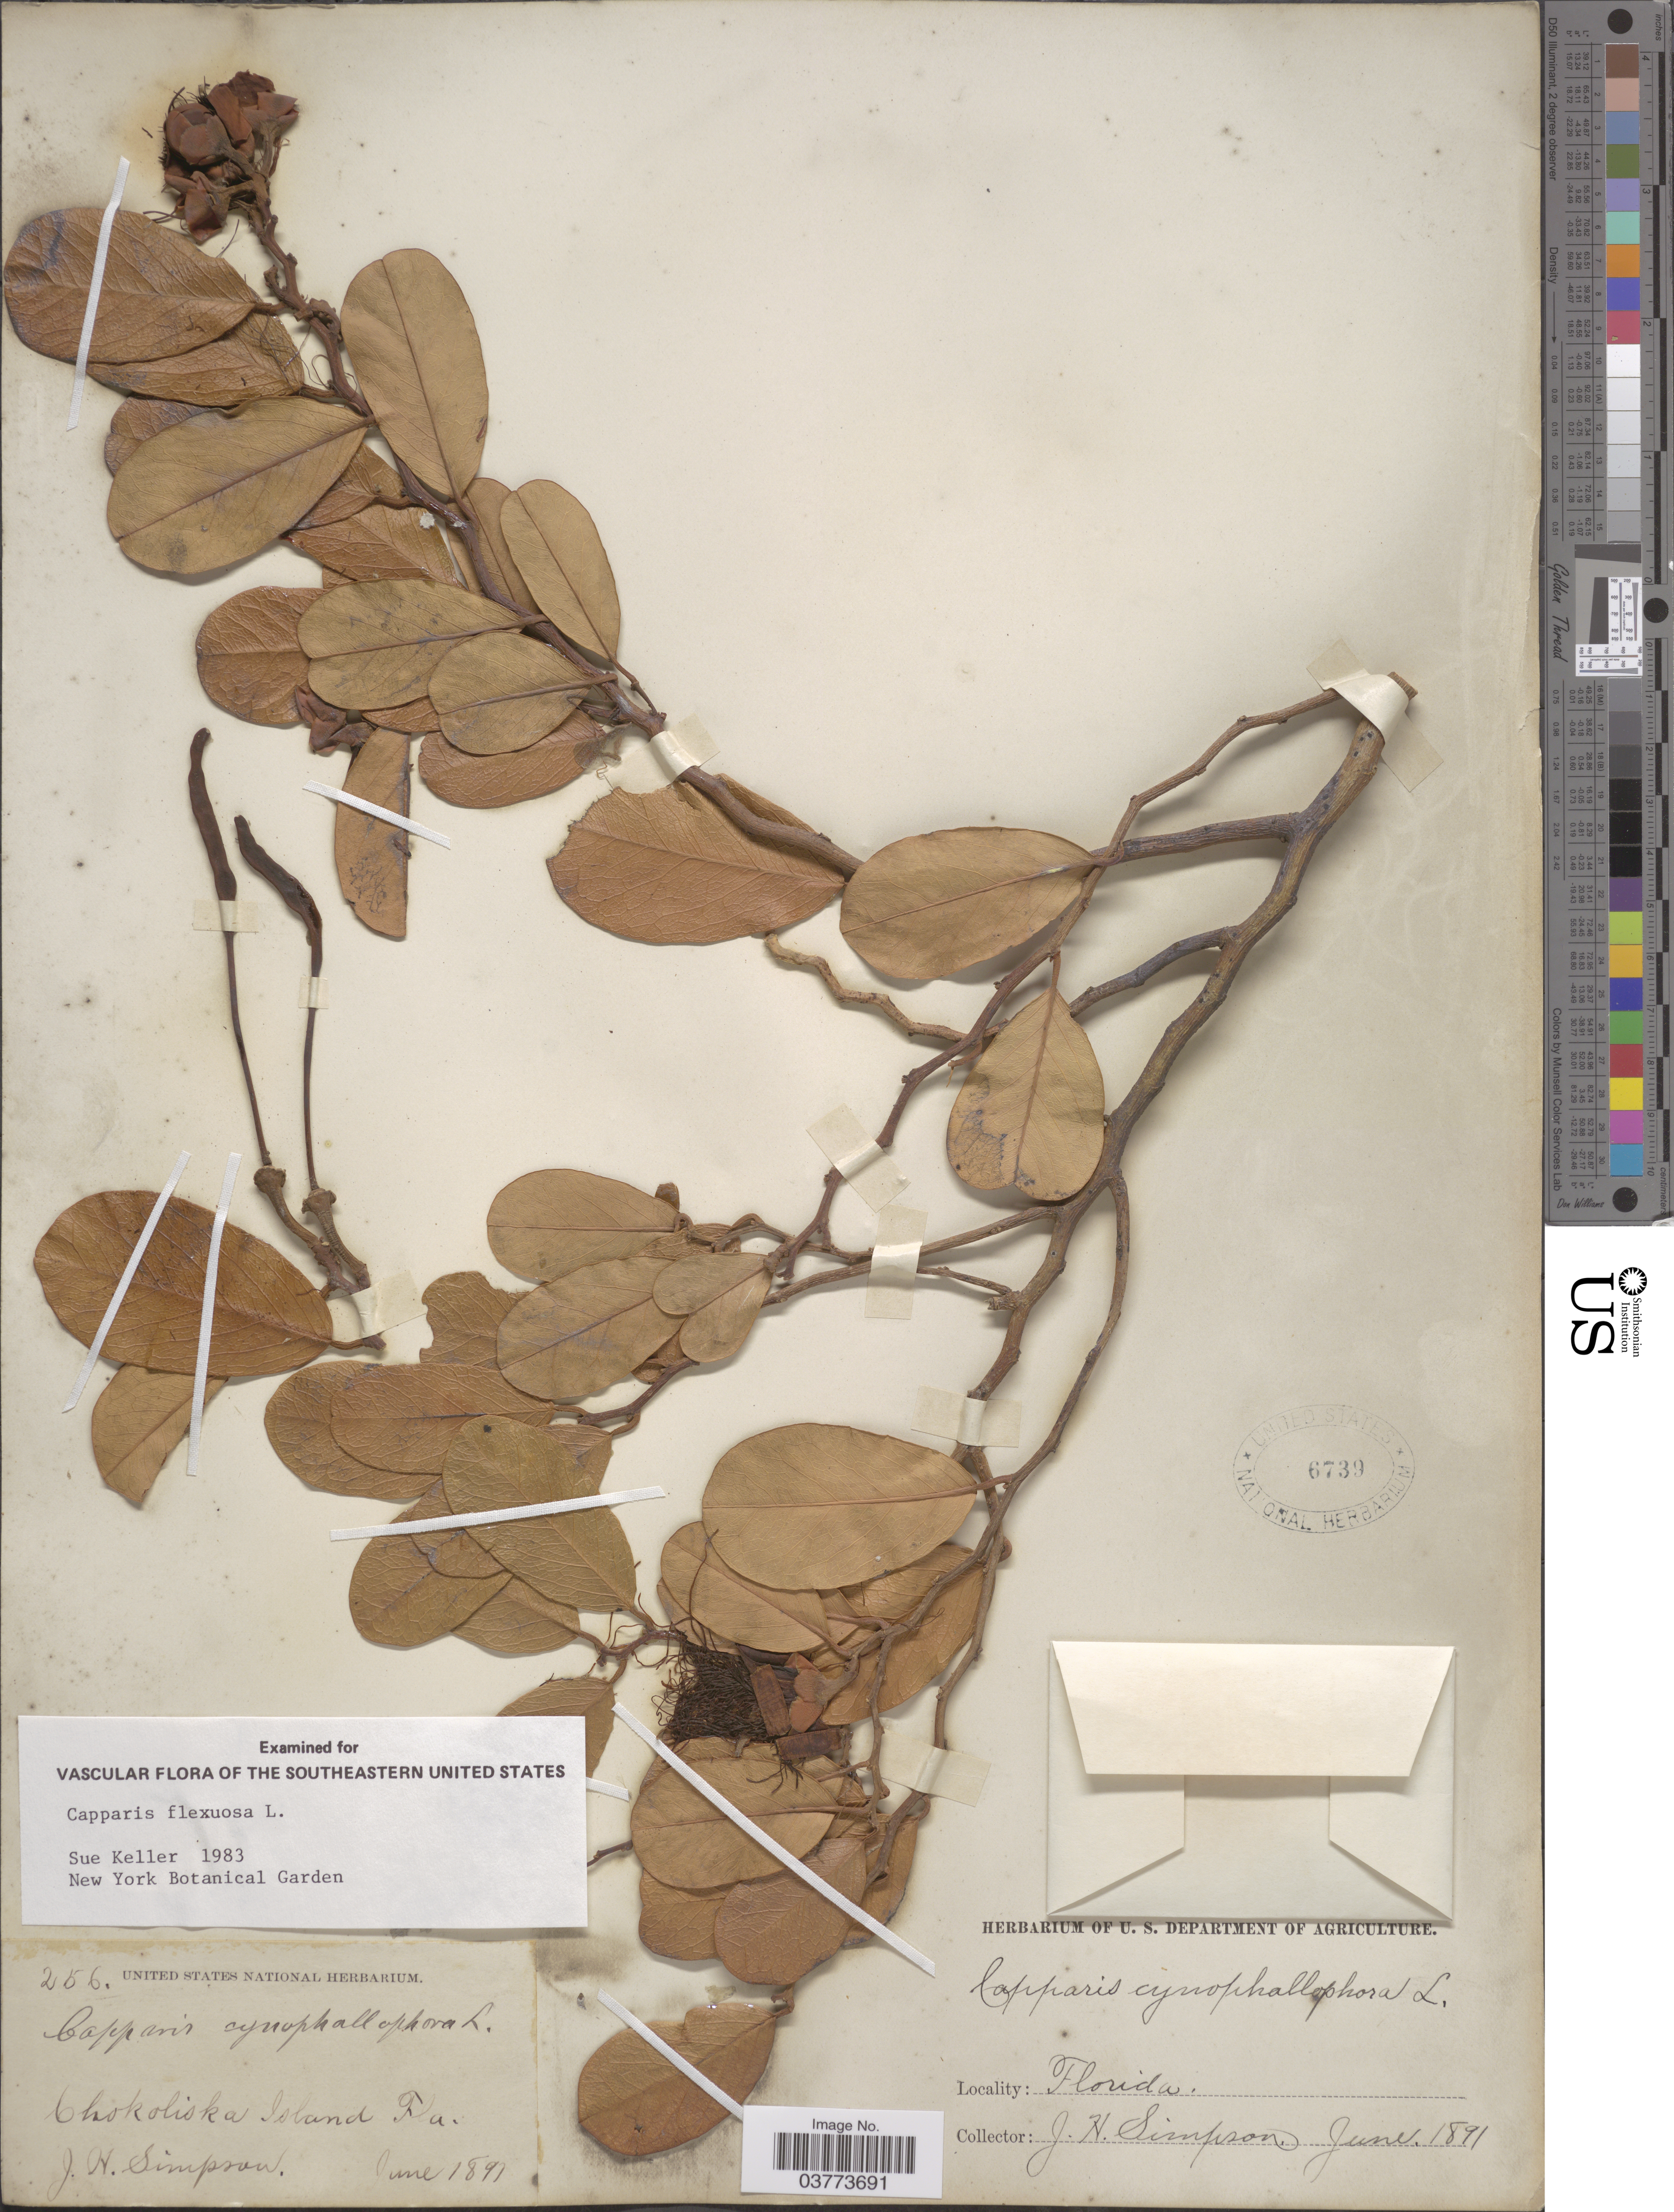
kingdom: Plantae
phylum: Tracheophyta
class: Magnoliopsida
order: Brassicales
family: Capparaceae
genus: Cynophalla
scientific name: Cynophalla flexuosa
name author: (L.) J. Presl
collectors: J. H. Simpson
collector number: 256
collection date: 1891-06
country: United States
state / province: Florida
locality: Chokoliska Island.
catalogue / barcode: US 6739